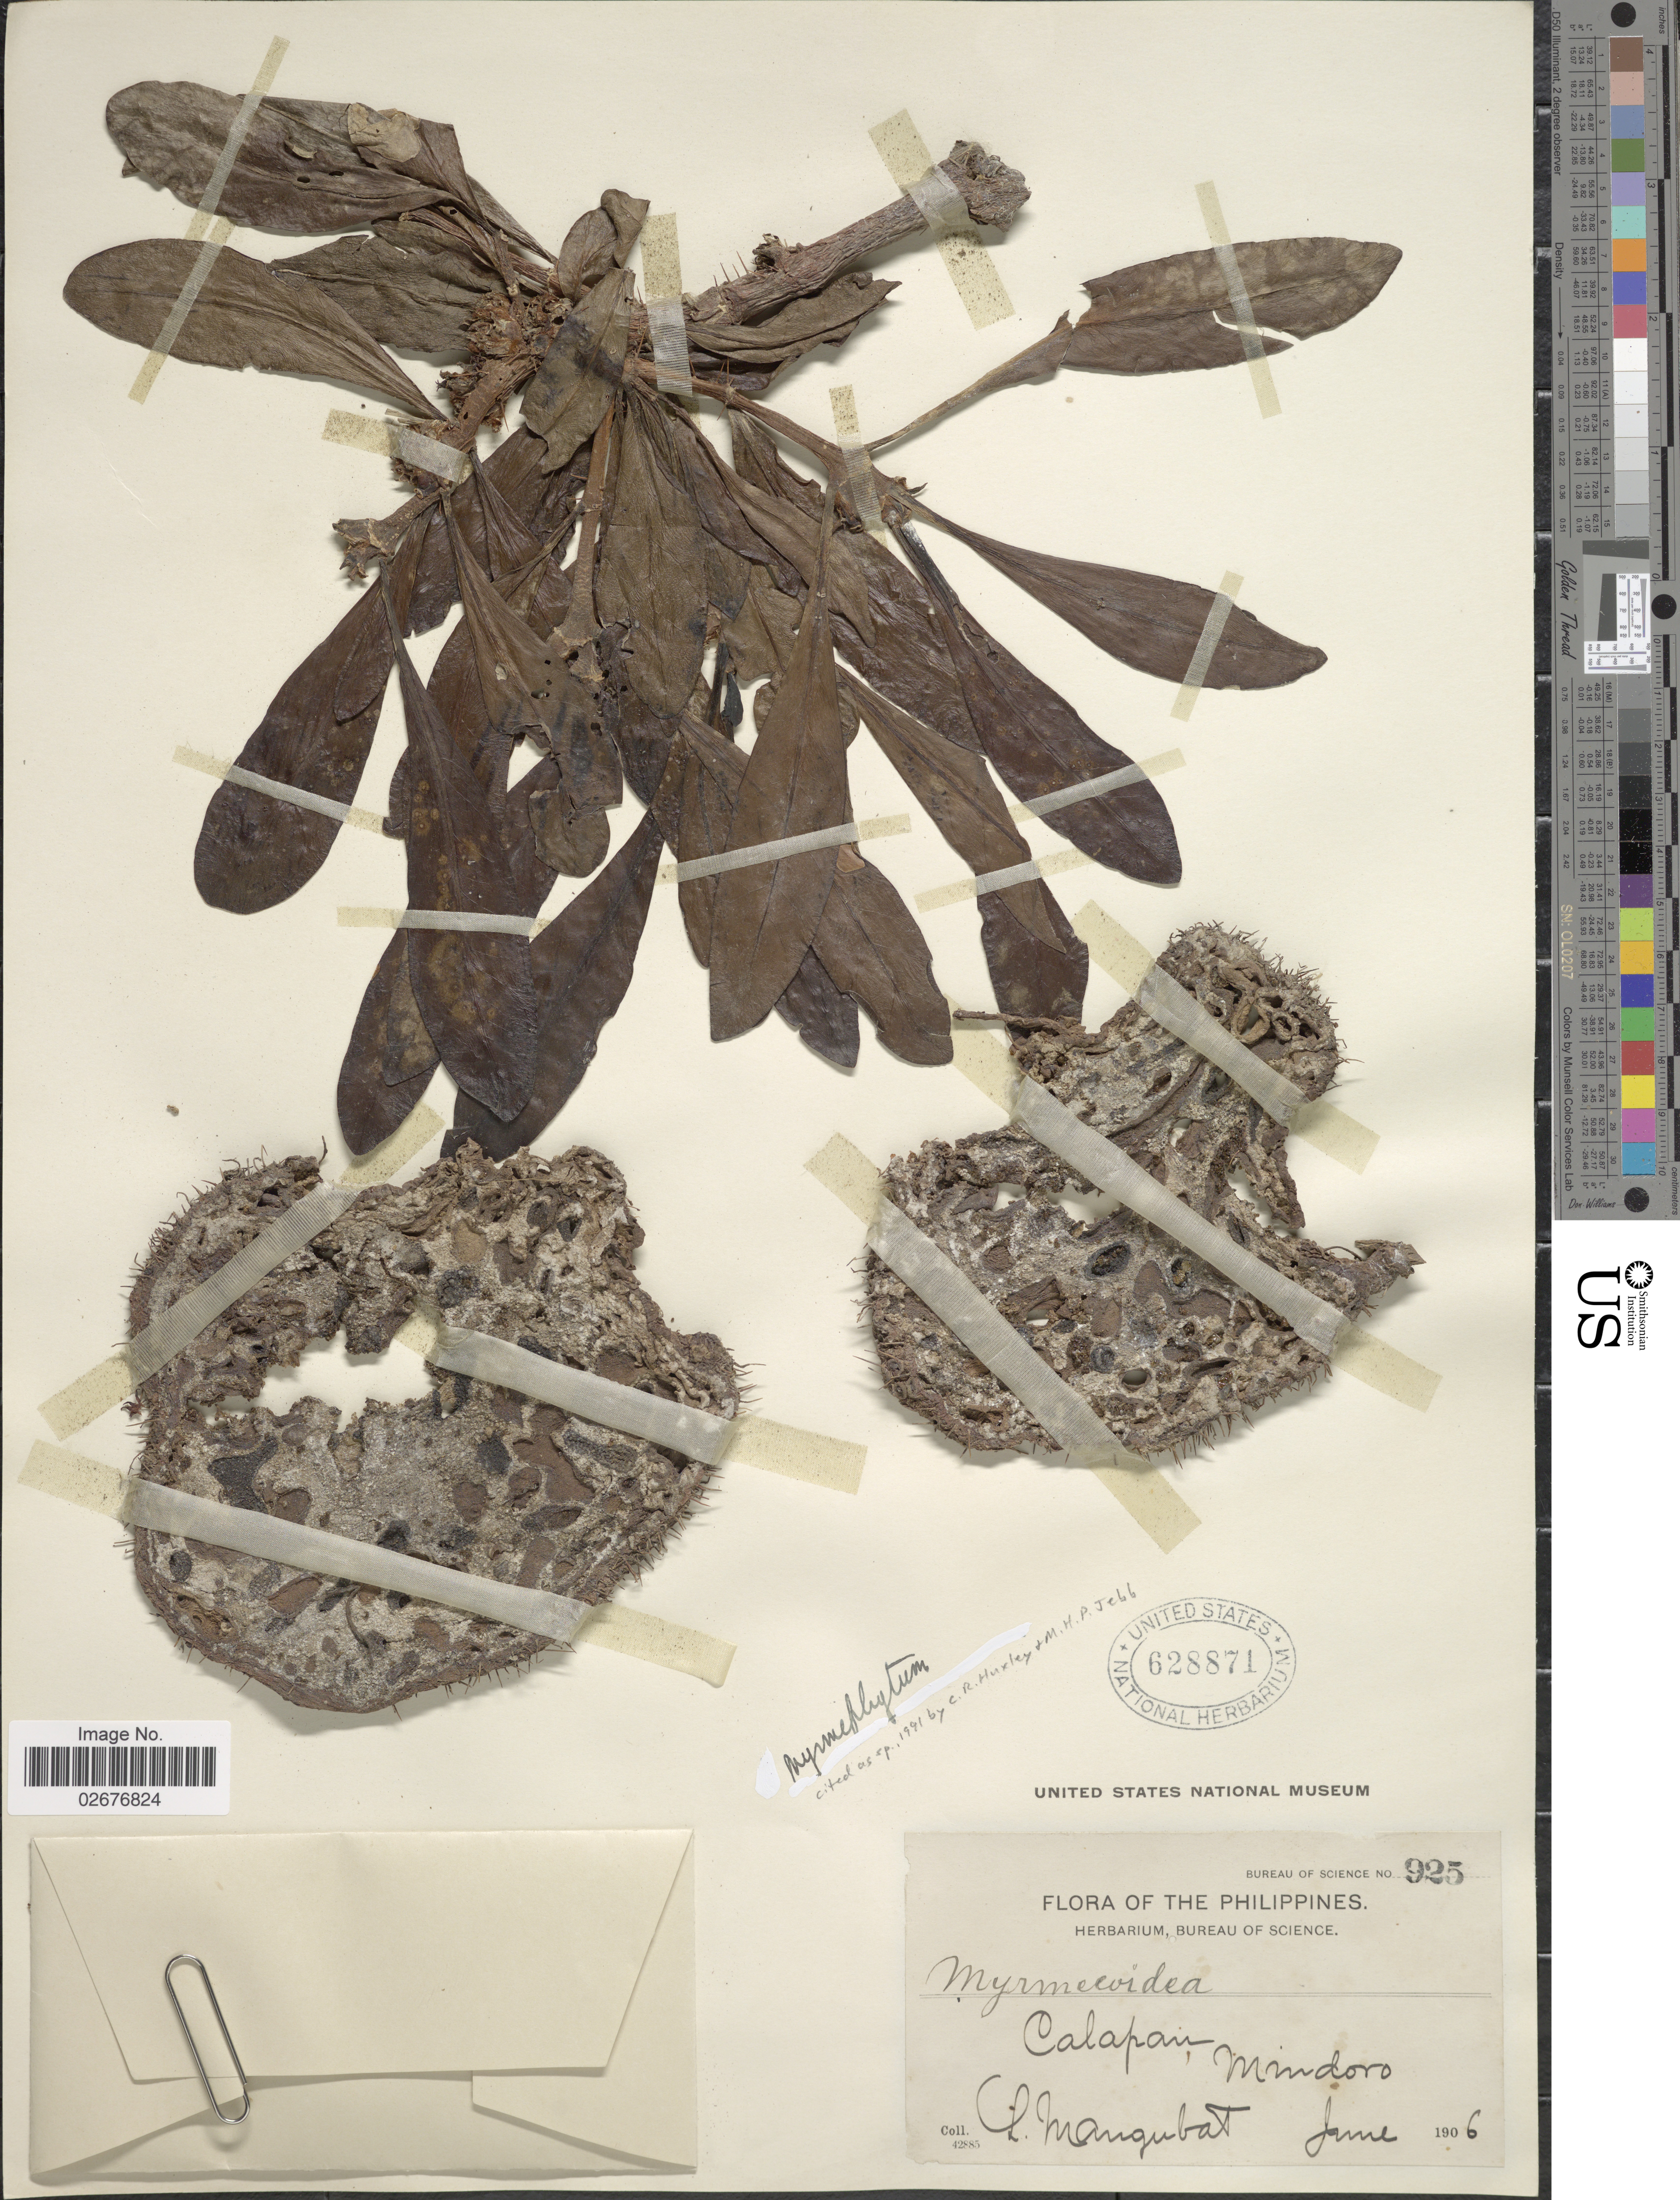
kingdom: Plantae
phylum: Tracheophyta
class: Magnoliopsida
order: Gentianales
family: Rubiaceae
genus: Myrmephytum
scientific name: Myrmephytum sp.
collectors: L. Mangubat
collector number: Bureau of Science 925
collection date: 1906-06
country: Philippines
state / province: Mimaropa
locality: Calapan, Mindoro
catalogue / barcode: US 628871